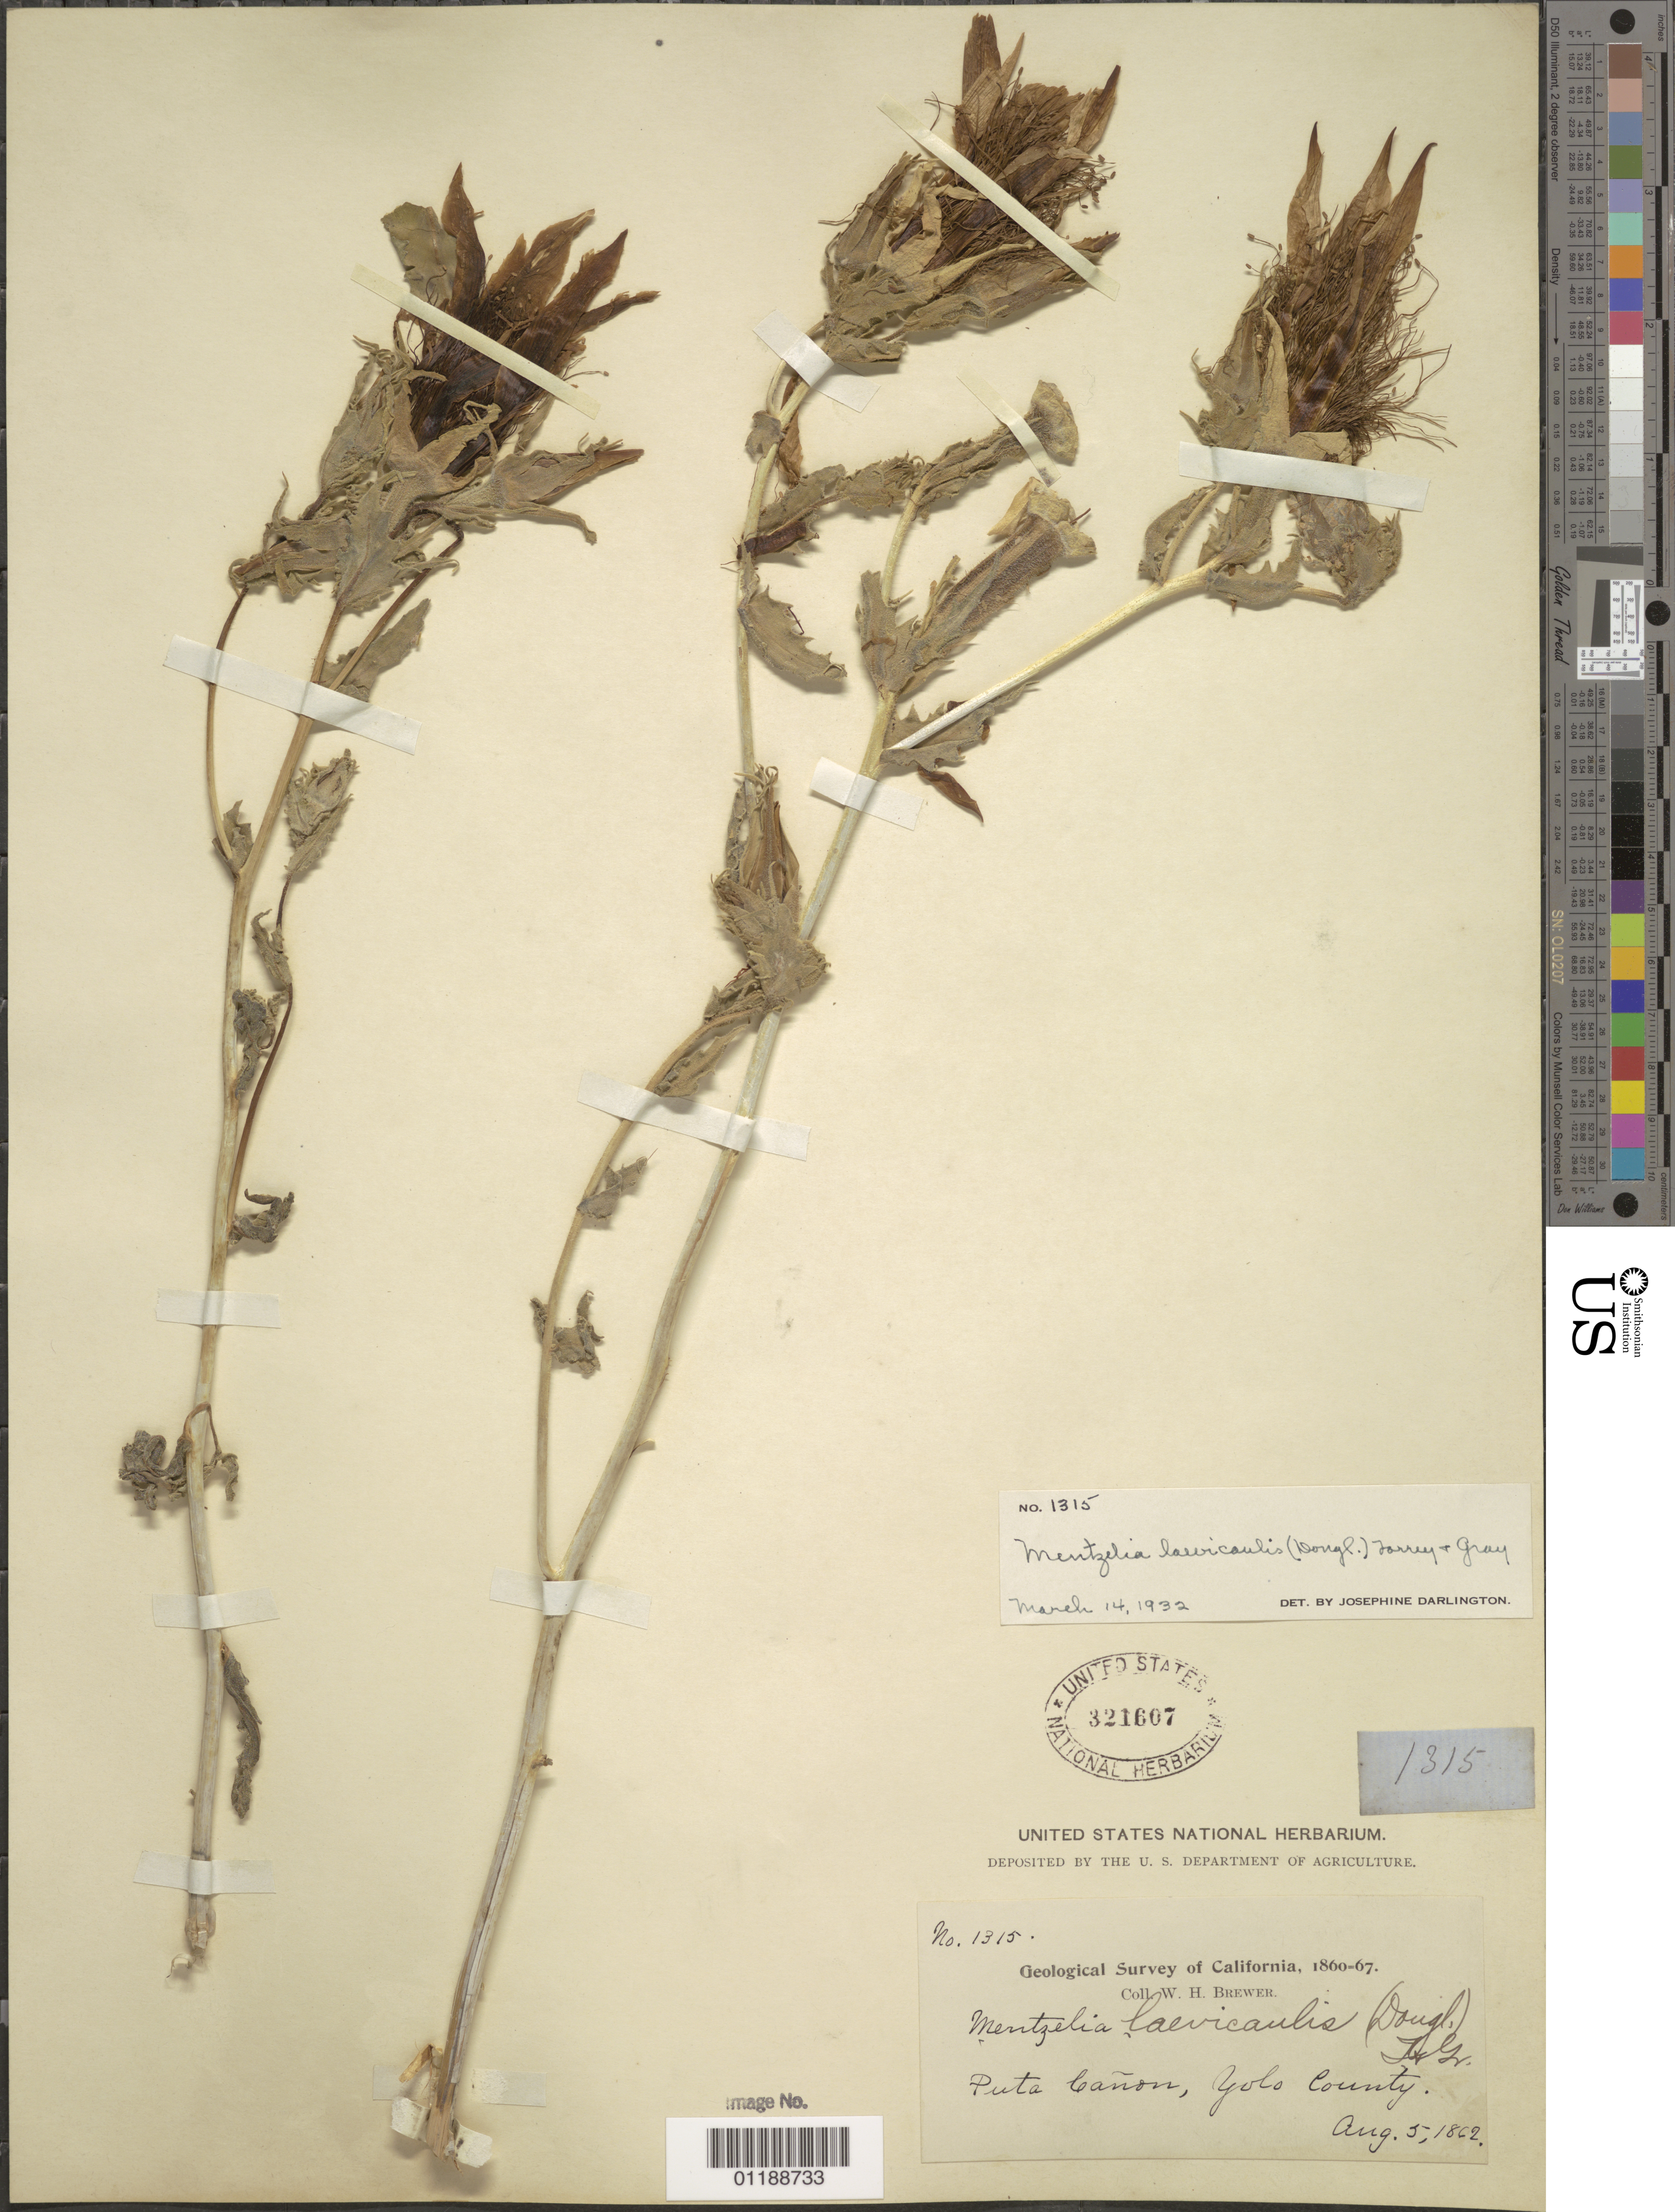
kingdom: Plantae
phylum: Tracheophyta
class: Magnoliopsida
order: Cornales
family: Loasaceae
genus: Mentzelia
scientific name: Mentzelia laevicaulis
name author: (Douglas ex Hook.) Torr. & A. Gray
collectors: W. H. Brewer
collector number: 1315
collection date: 1862-08-05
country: United States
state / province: California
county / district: Yolo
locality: Puta Canyon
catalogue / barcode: US 321607